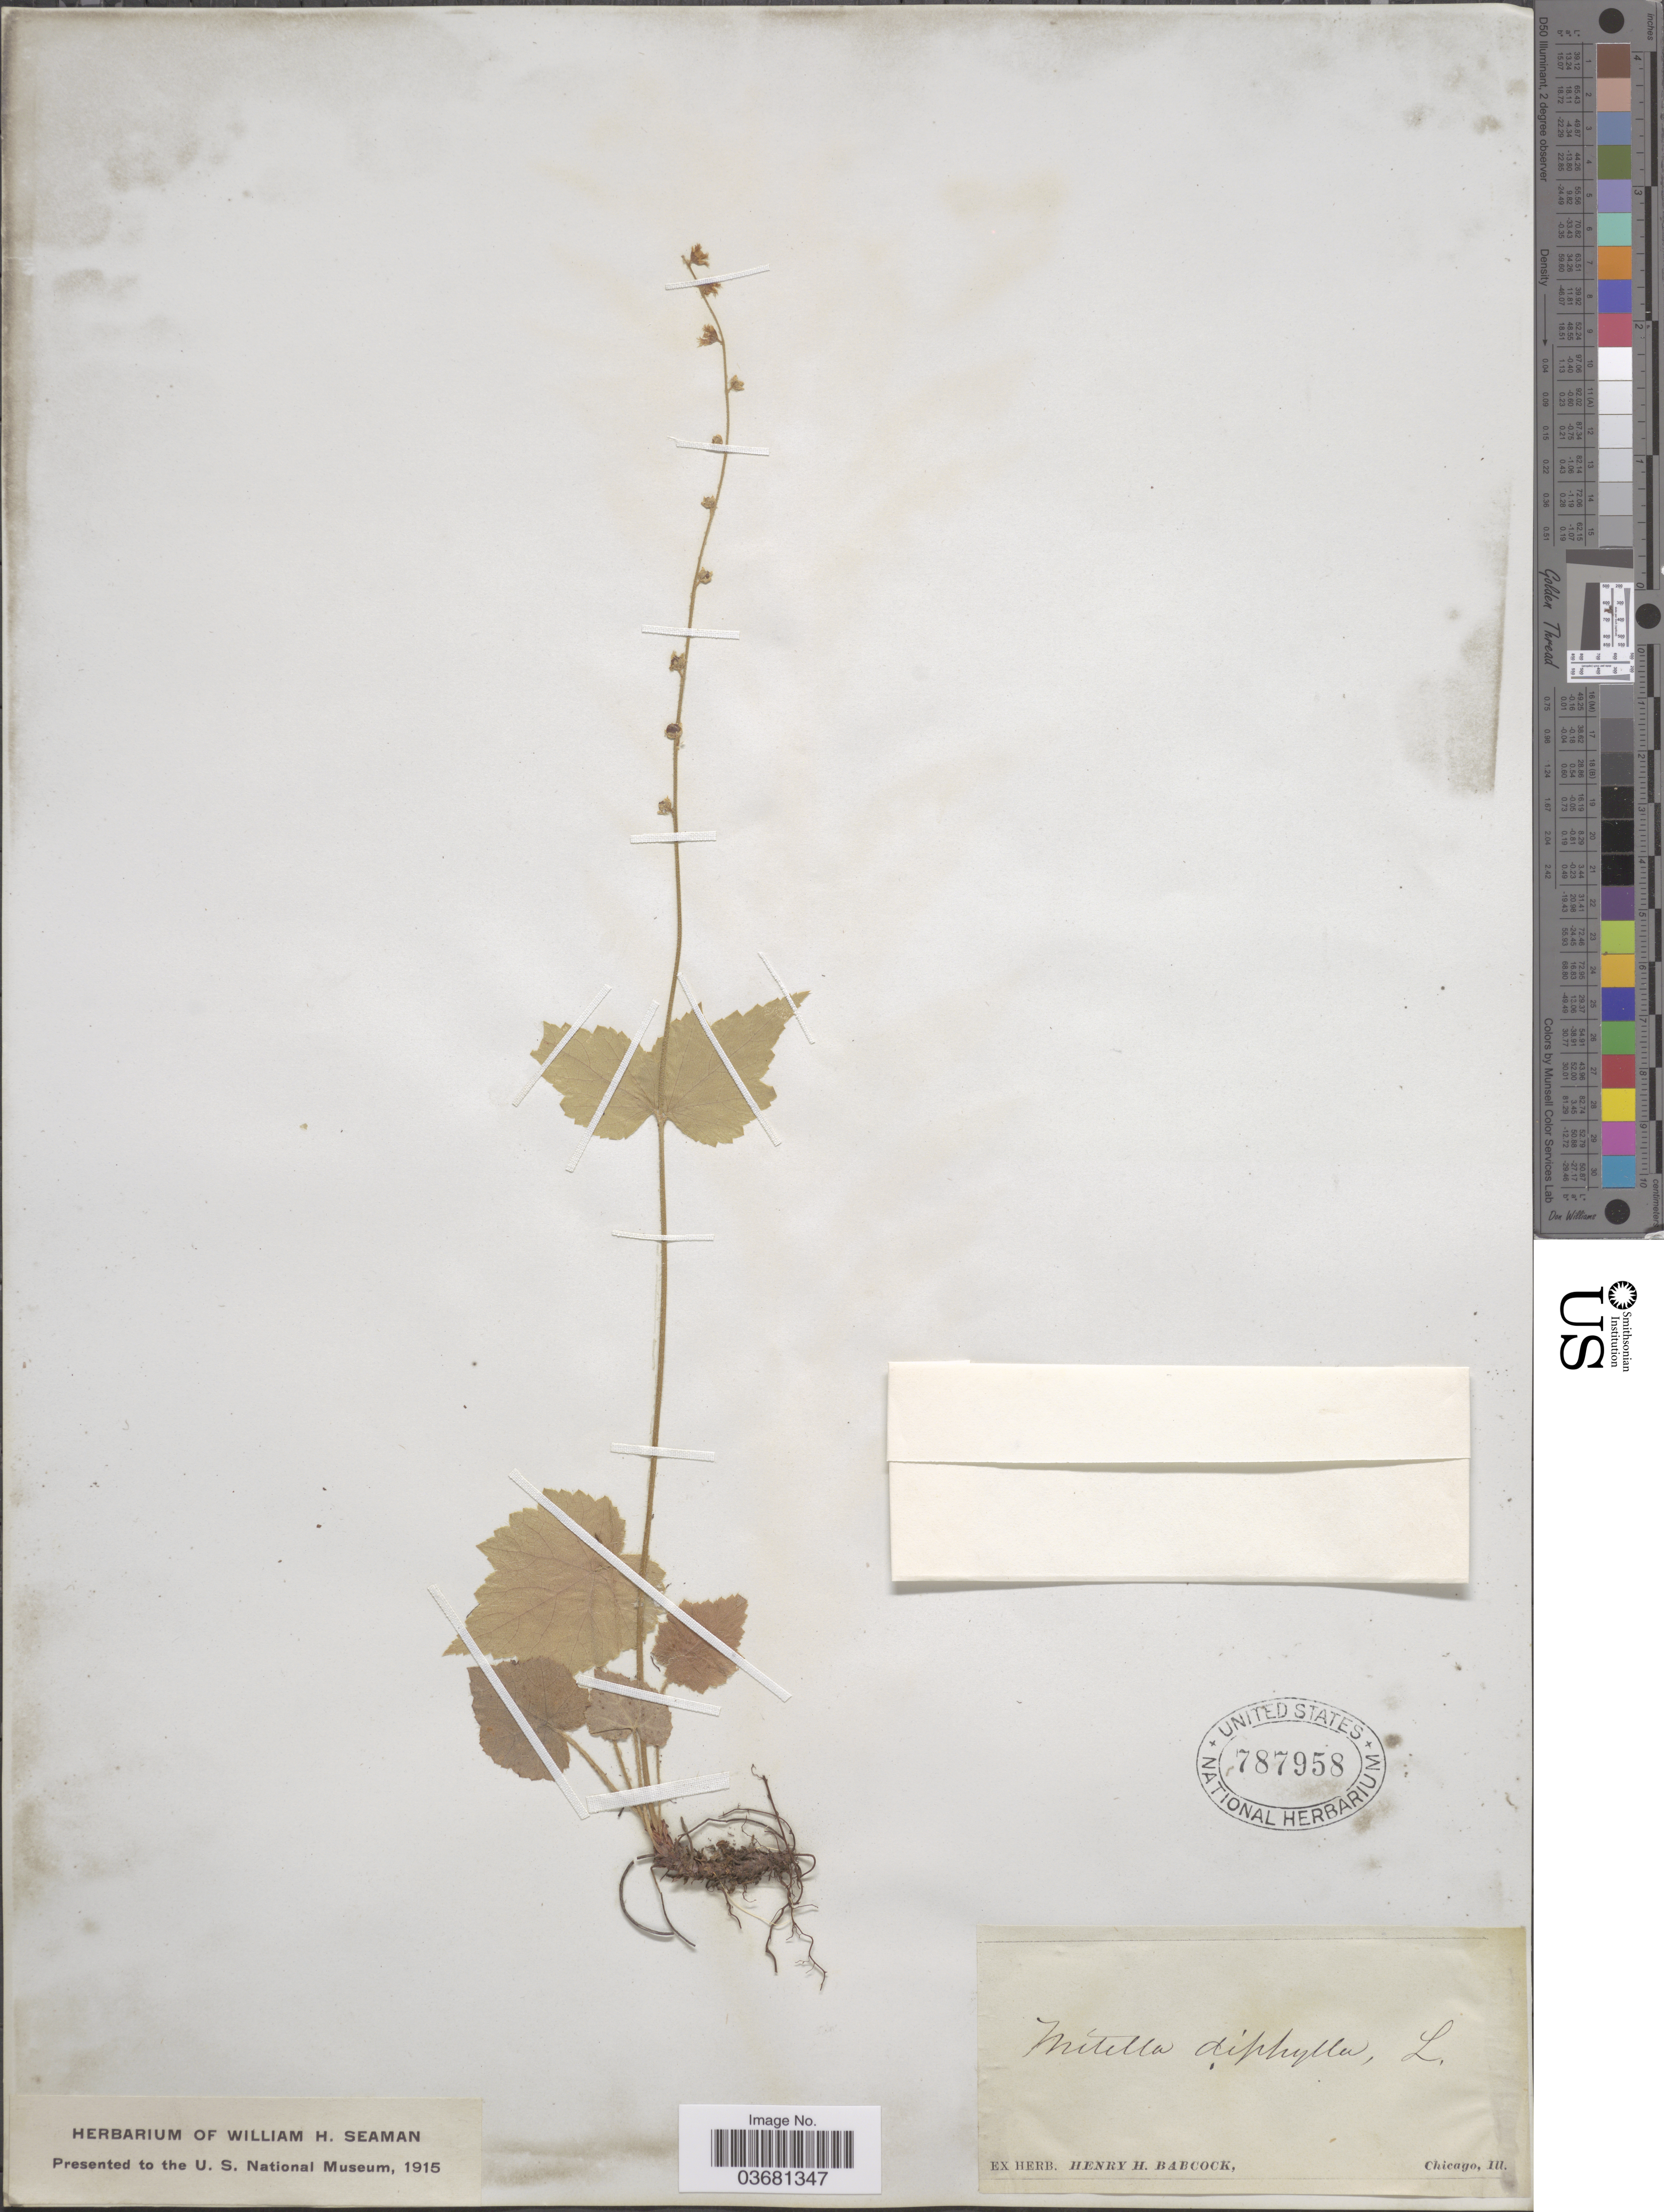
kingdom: Plantae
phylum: Tracheophyta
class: Magnoliopsida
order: Saxifragales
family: Saxifragaceae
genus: Mitella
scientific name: Mitella diphylla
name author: L.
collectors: ex herb. Henry Homes Babcock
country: United States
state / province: Illinois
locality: Chicago.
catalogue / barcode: US 787958